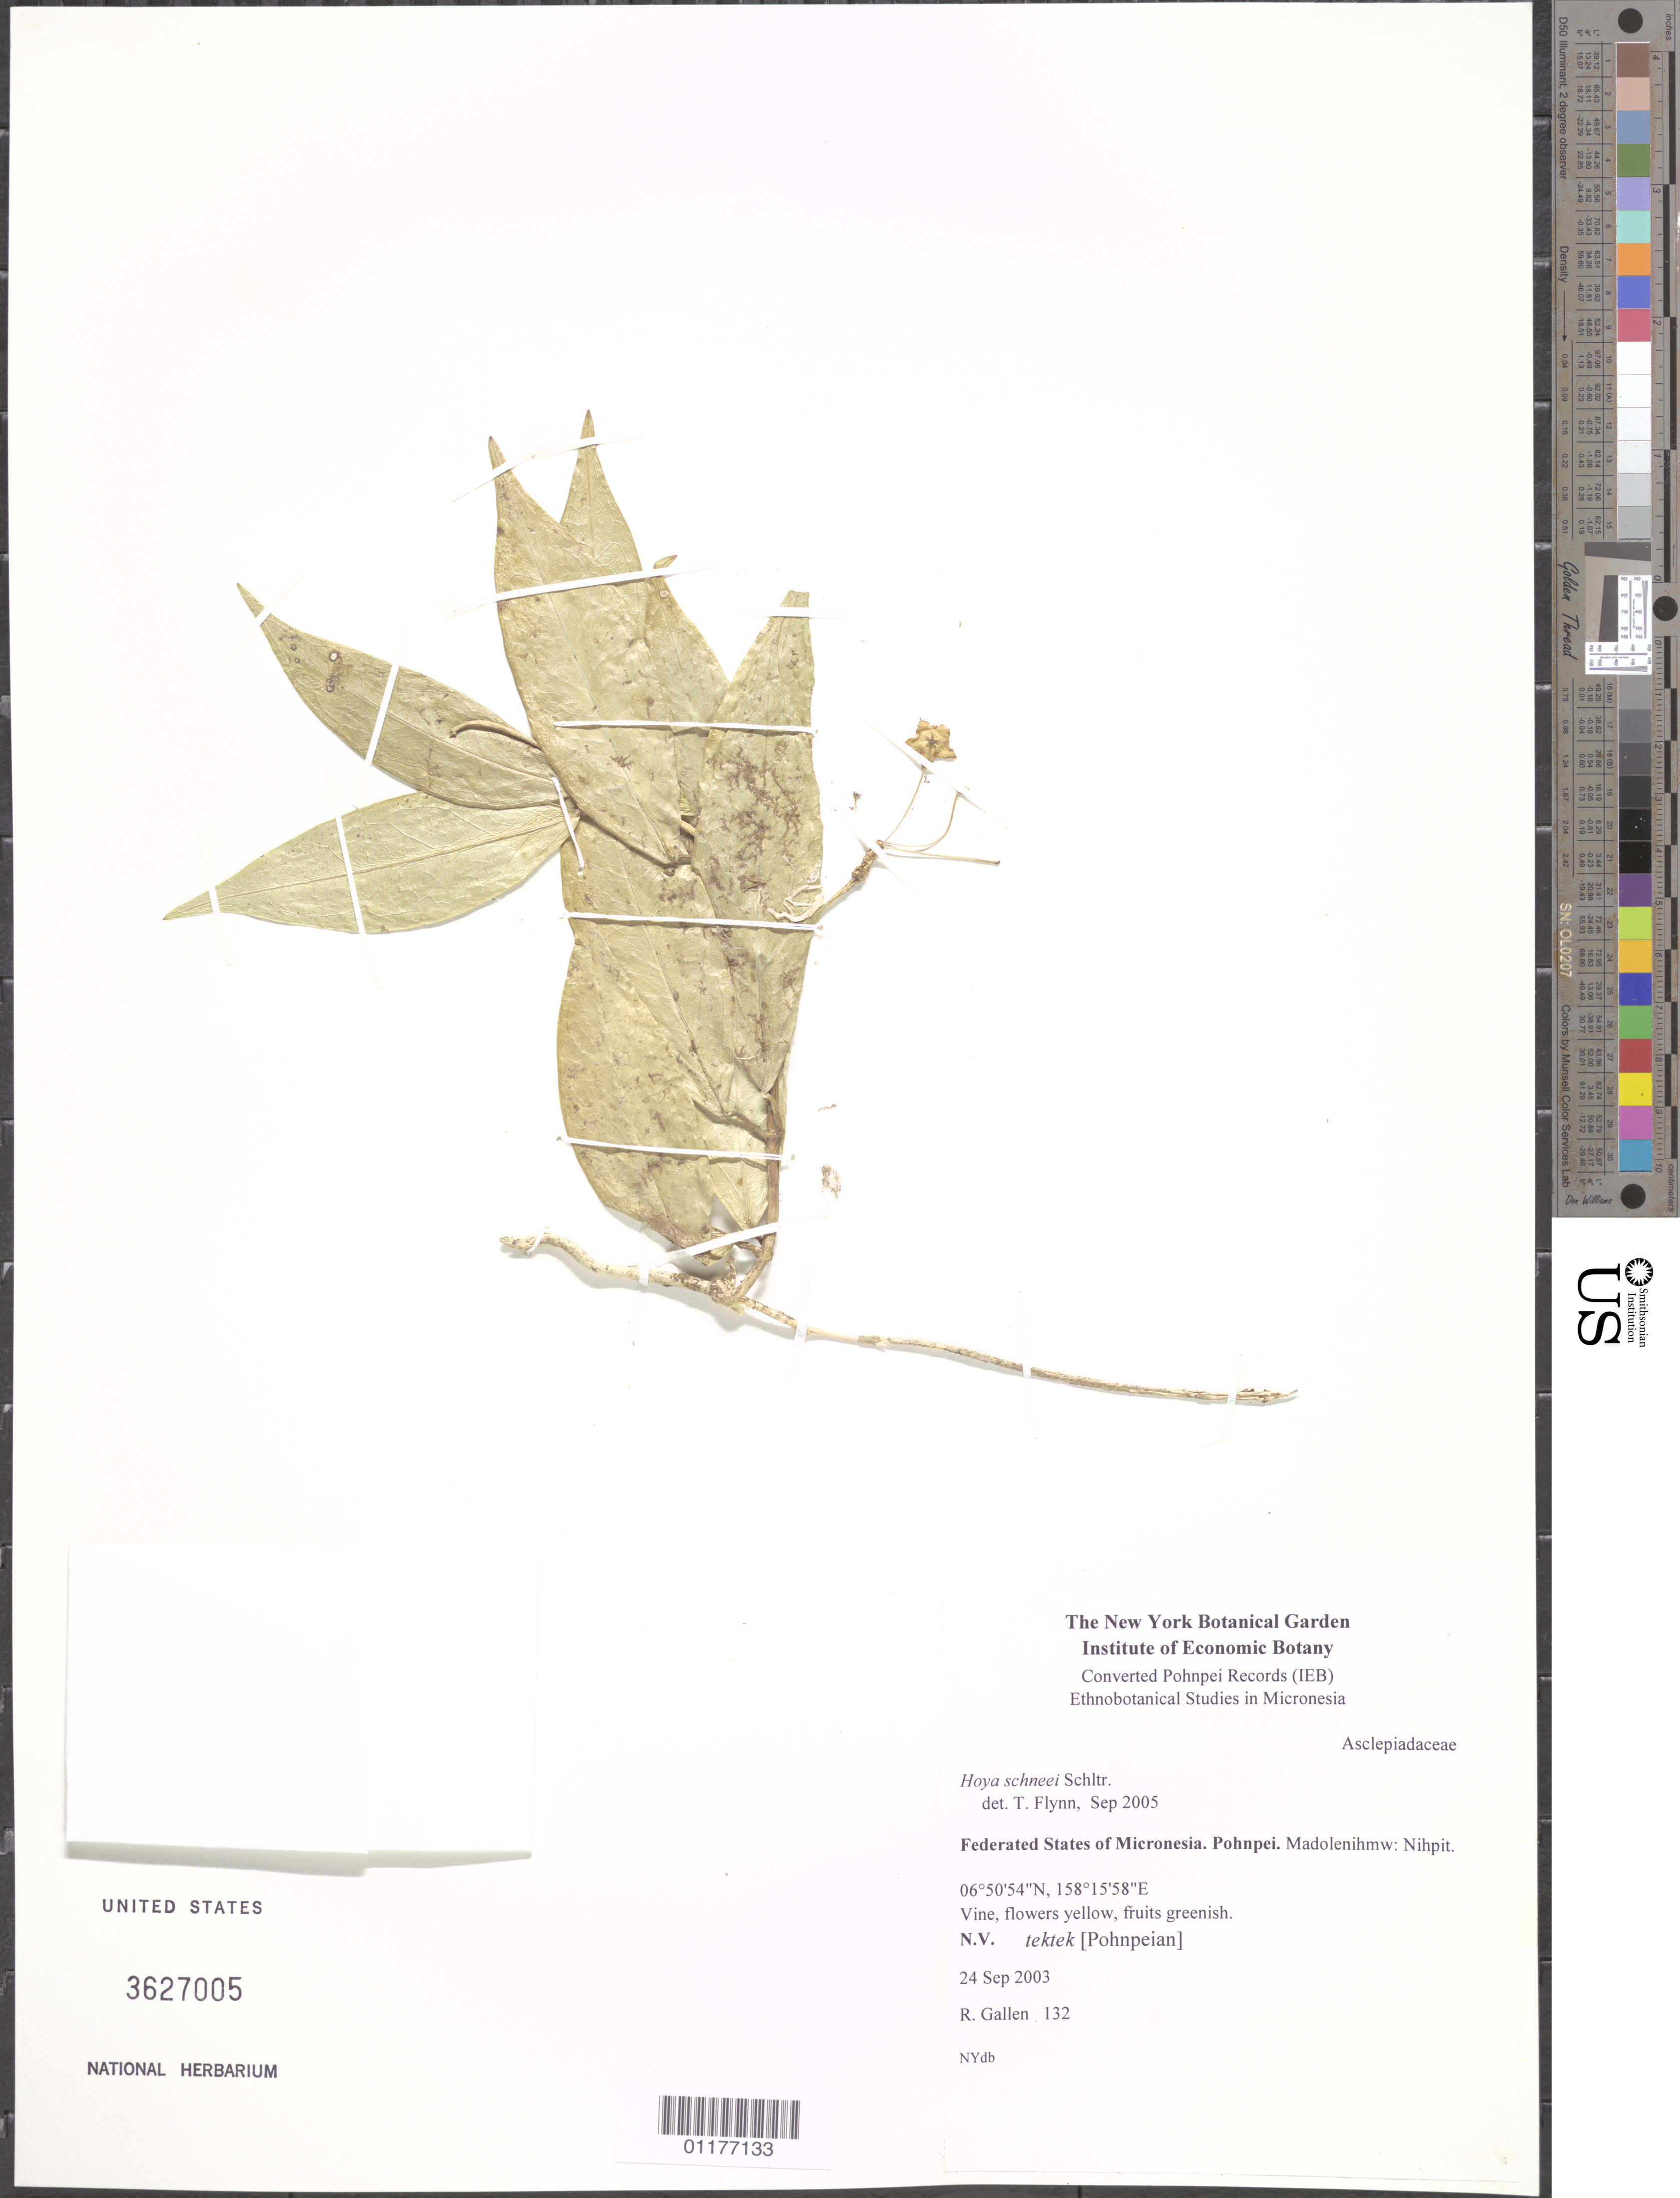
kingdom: Plantae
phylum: Tracheophyta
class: Magnoliopsida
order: Gentianales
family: Apocynaceae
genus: Hoya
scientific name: Hoya schneei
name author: Schltr.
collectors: R. Gallen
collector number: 132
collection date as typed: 24 Sep 2003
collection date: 2003-09-24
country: Micronesia, Federated States of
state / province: Pohnpei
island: Pohnpei [Ponape]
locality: Nihpit, Madolenihmw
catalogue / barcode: US 3627005